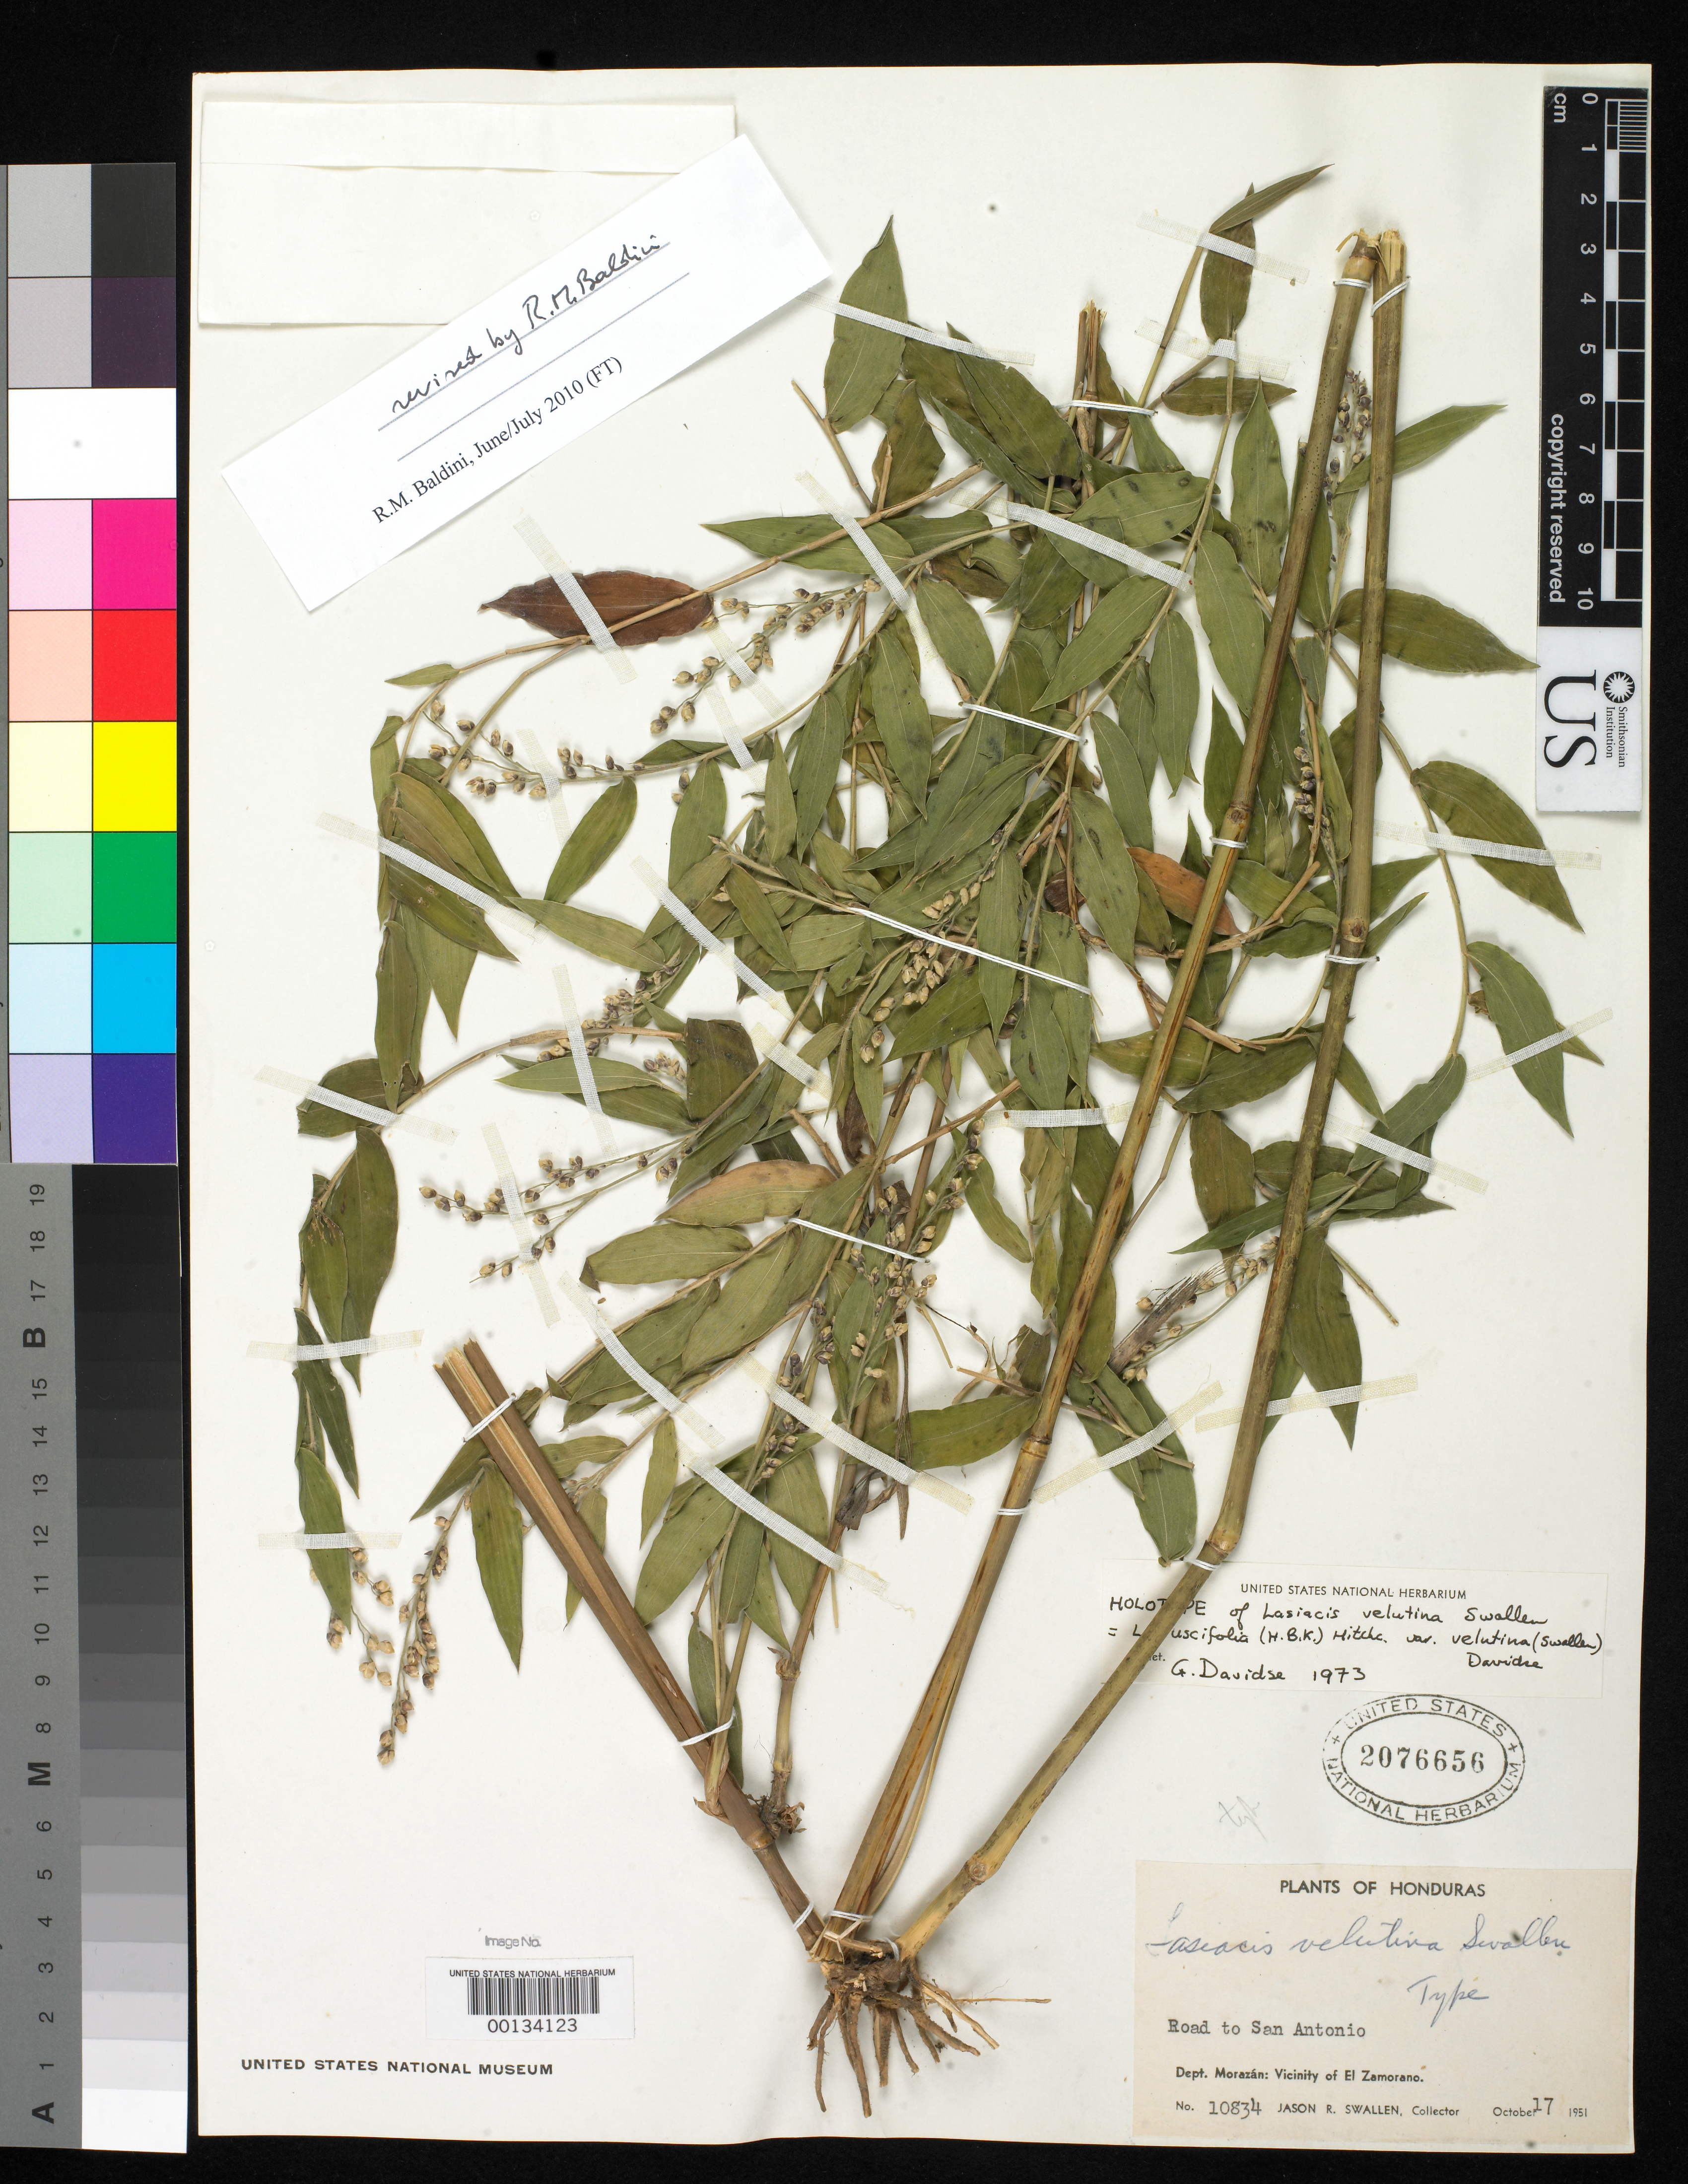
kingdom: Plantae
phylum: Tracheophyta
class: Liliopsida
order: Poales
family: Poaceae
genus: Lasiacis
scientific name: Lasiacis velutina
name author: Swallen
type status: Holotype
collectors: J. R. Swallen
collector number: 10834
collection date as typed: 17 Oct 1951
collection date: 1951-10-17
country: Honduras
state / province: Fco. Morazán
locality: Road to San Antonio, vicinity of El Zamorano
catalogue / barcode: US 2076656